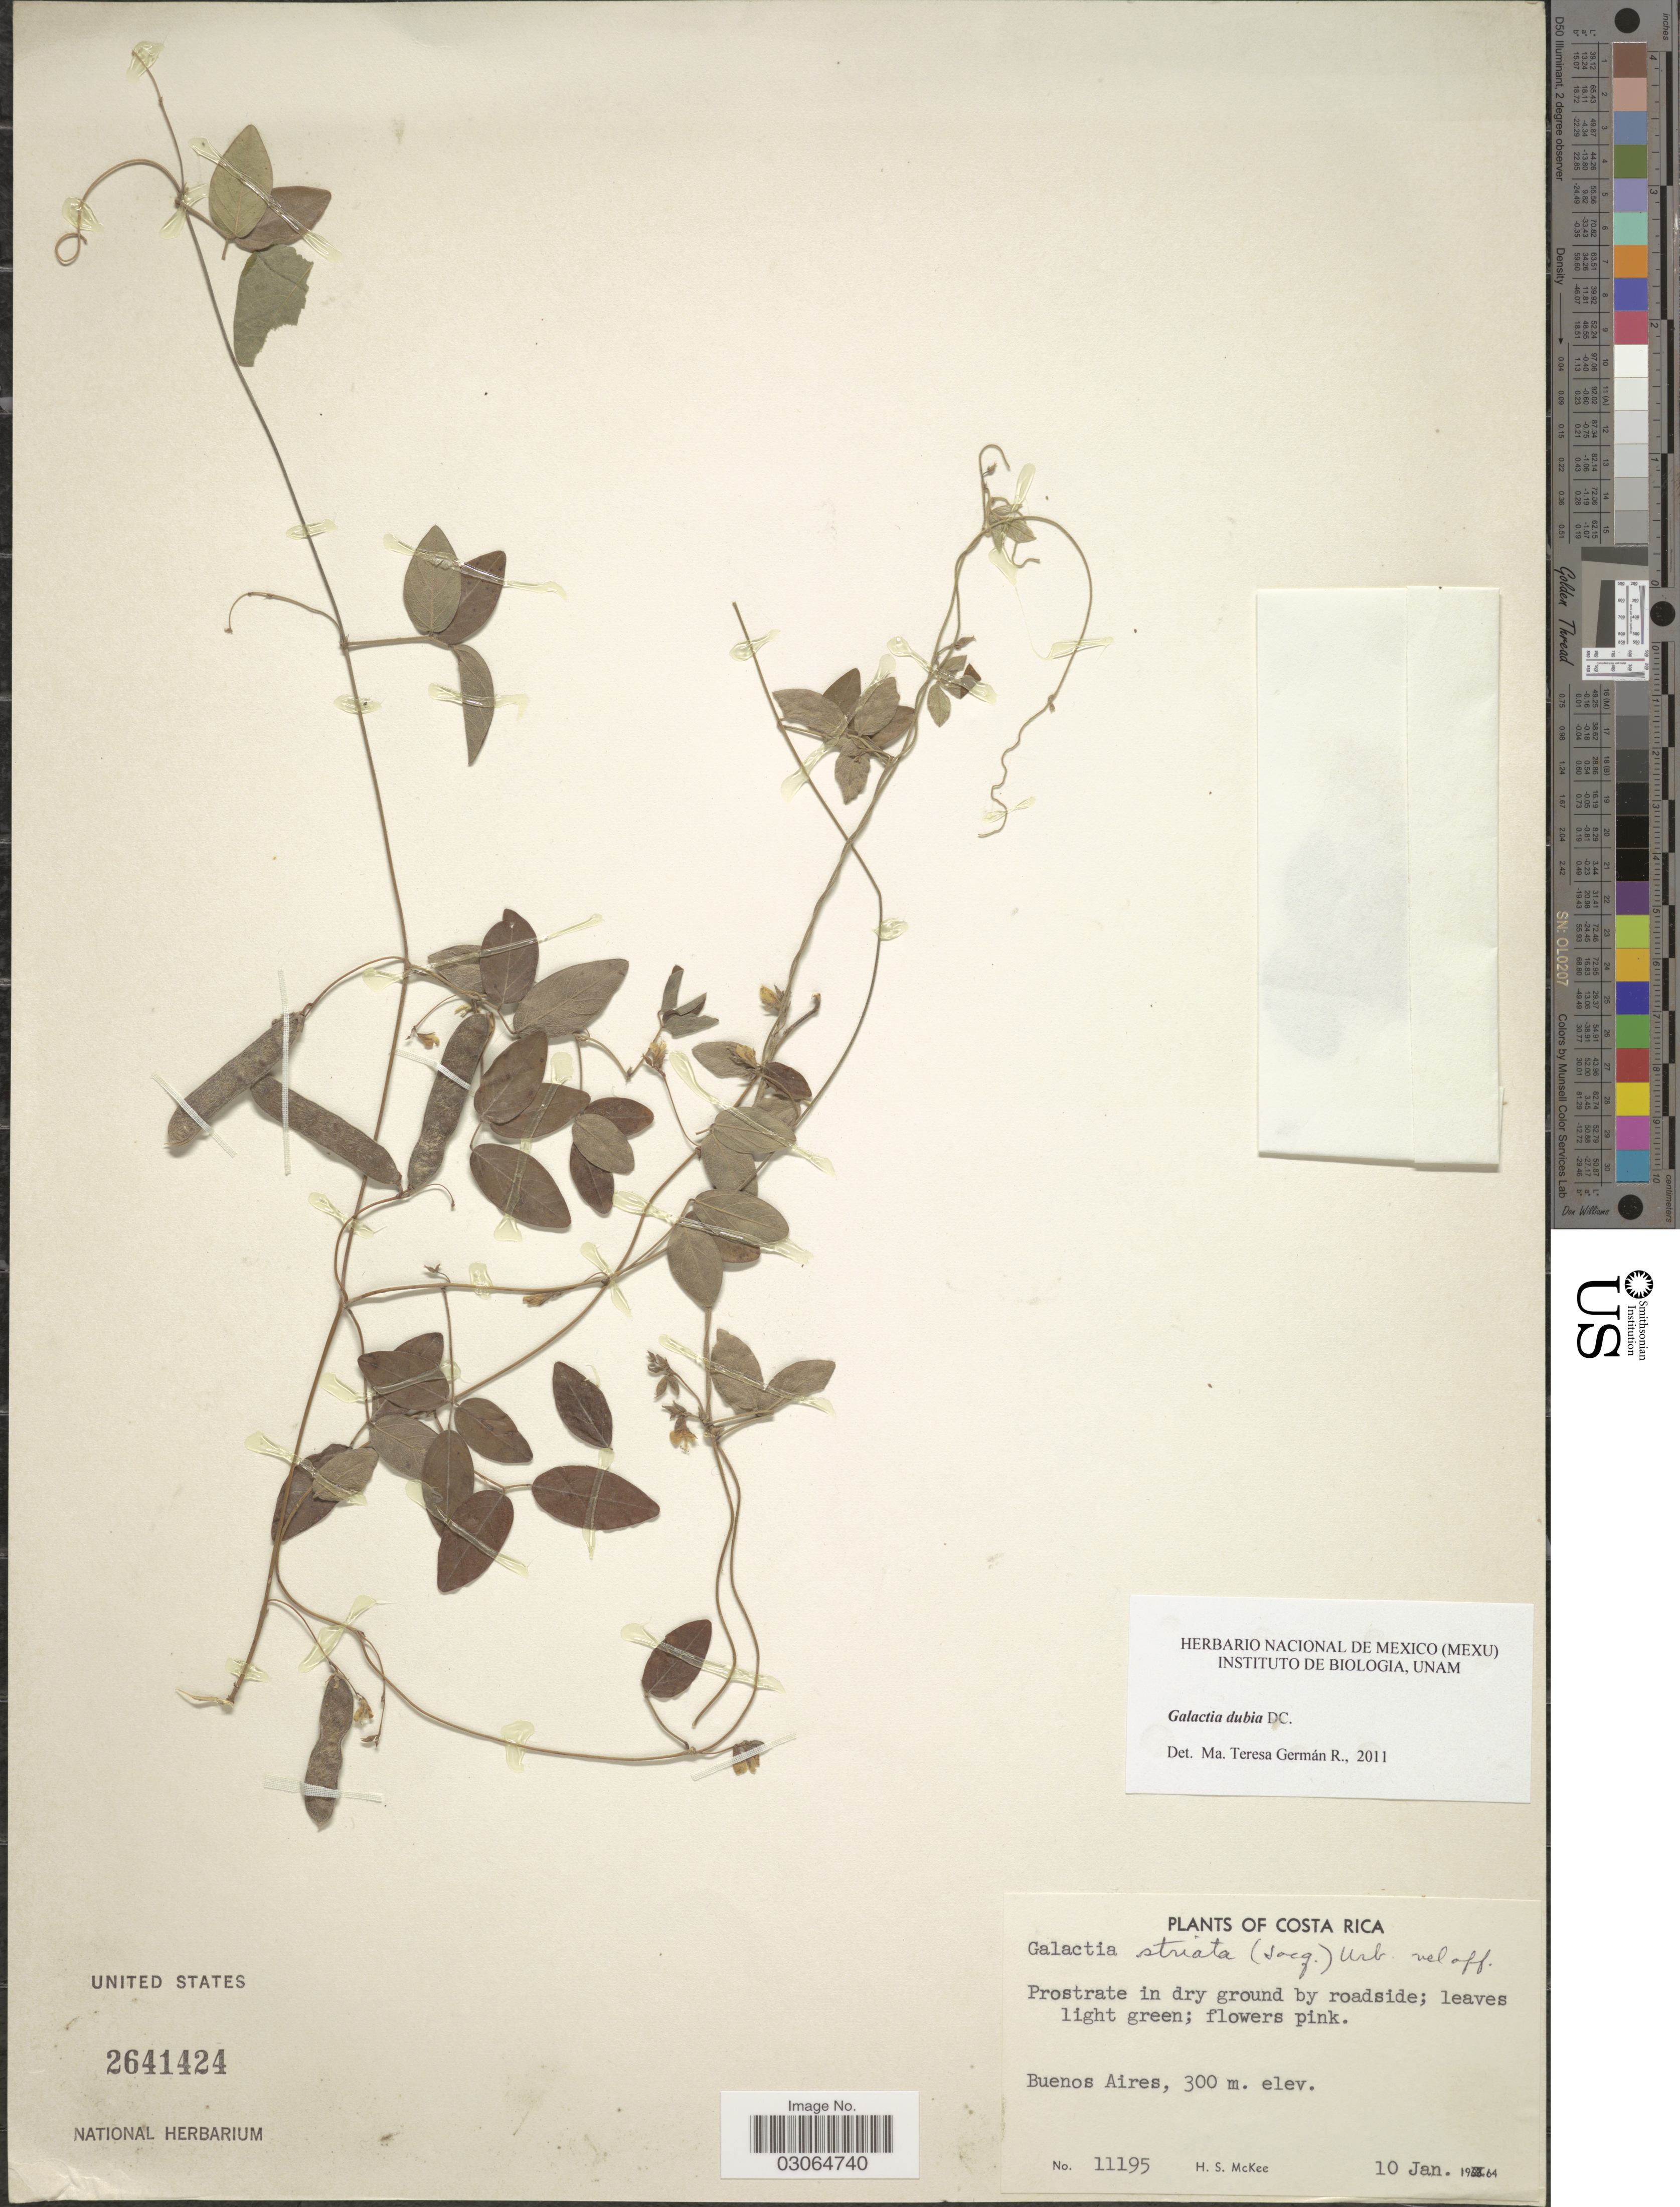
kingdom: Plantae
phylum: Tracheophyta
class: Magnoliopsida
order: Fabales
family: Fabaceae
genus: Galactia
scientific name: Galactia dubia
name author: DC.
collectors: H. S. McKee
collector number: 11195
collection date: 1964-01-10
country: Costa Rica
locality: Buenos Aires.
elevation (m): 300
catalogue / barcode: US 2641424